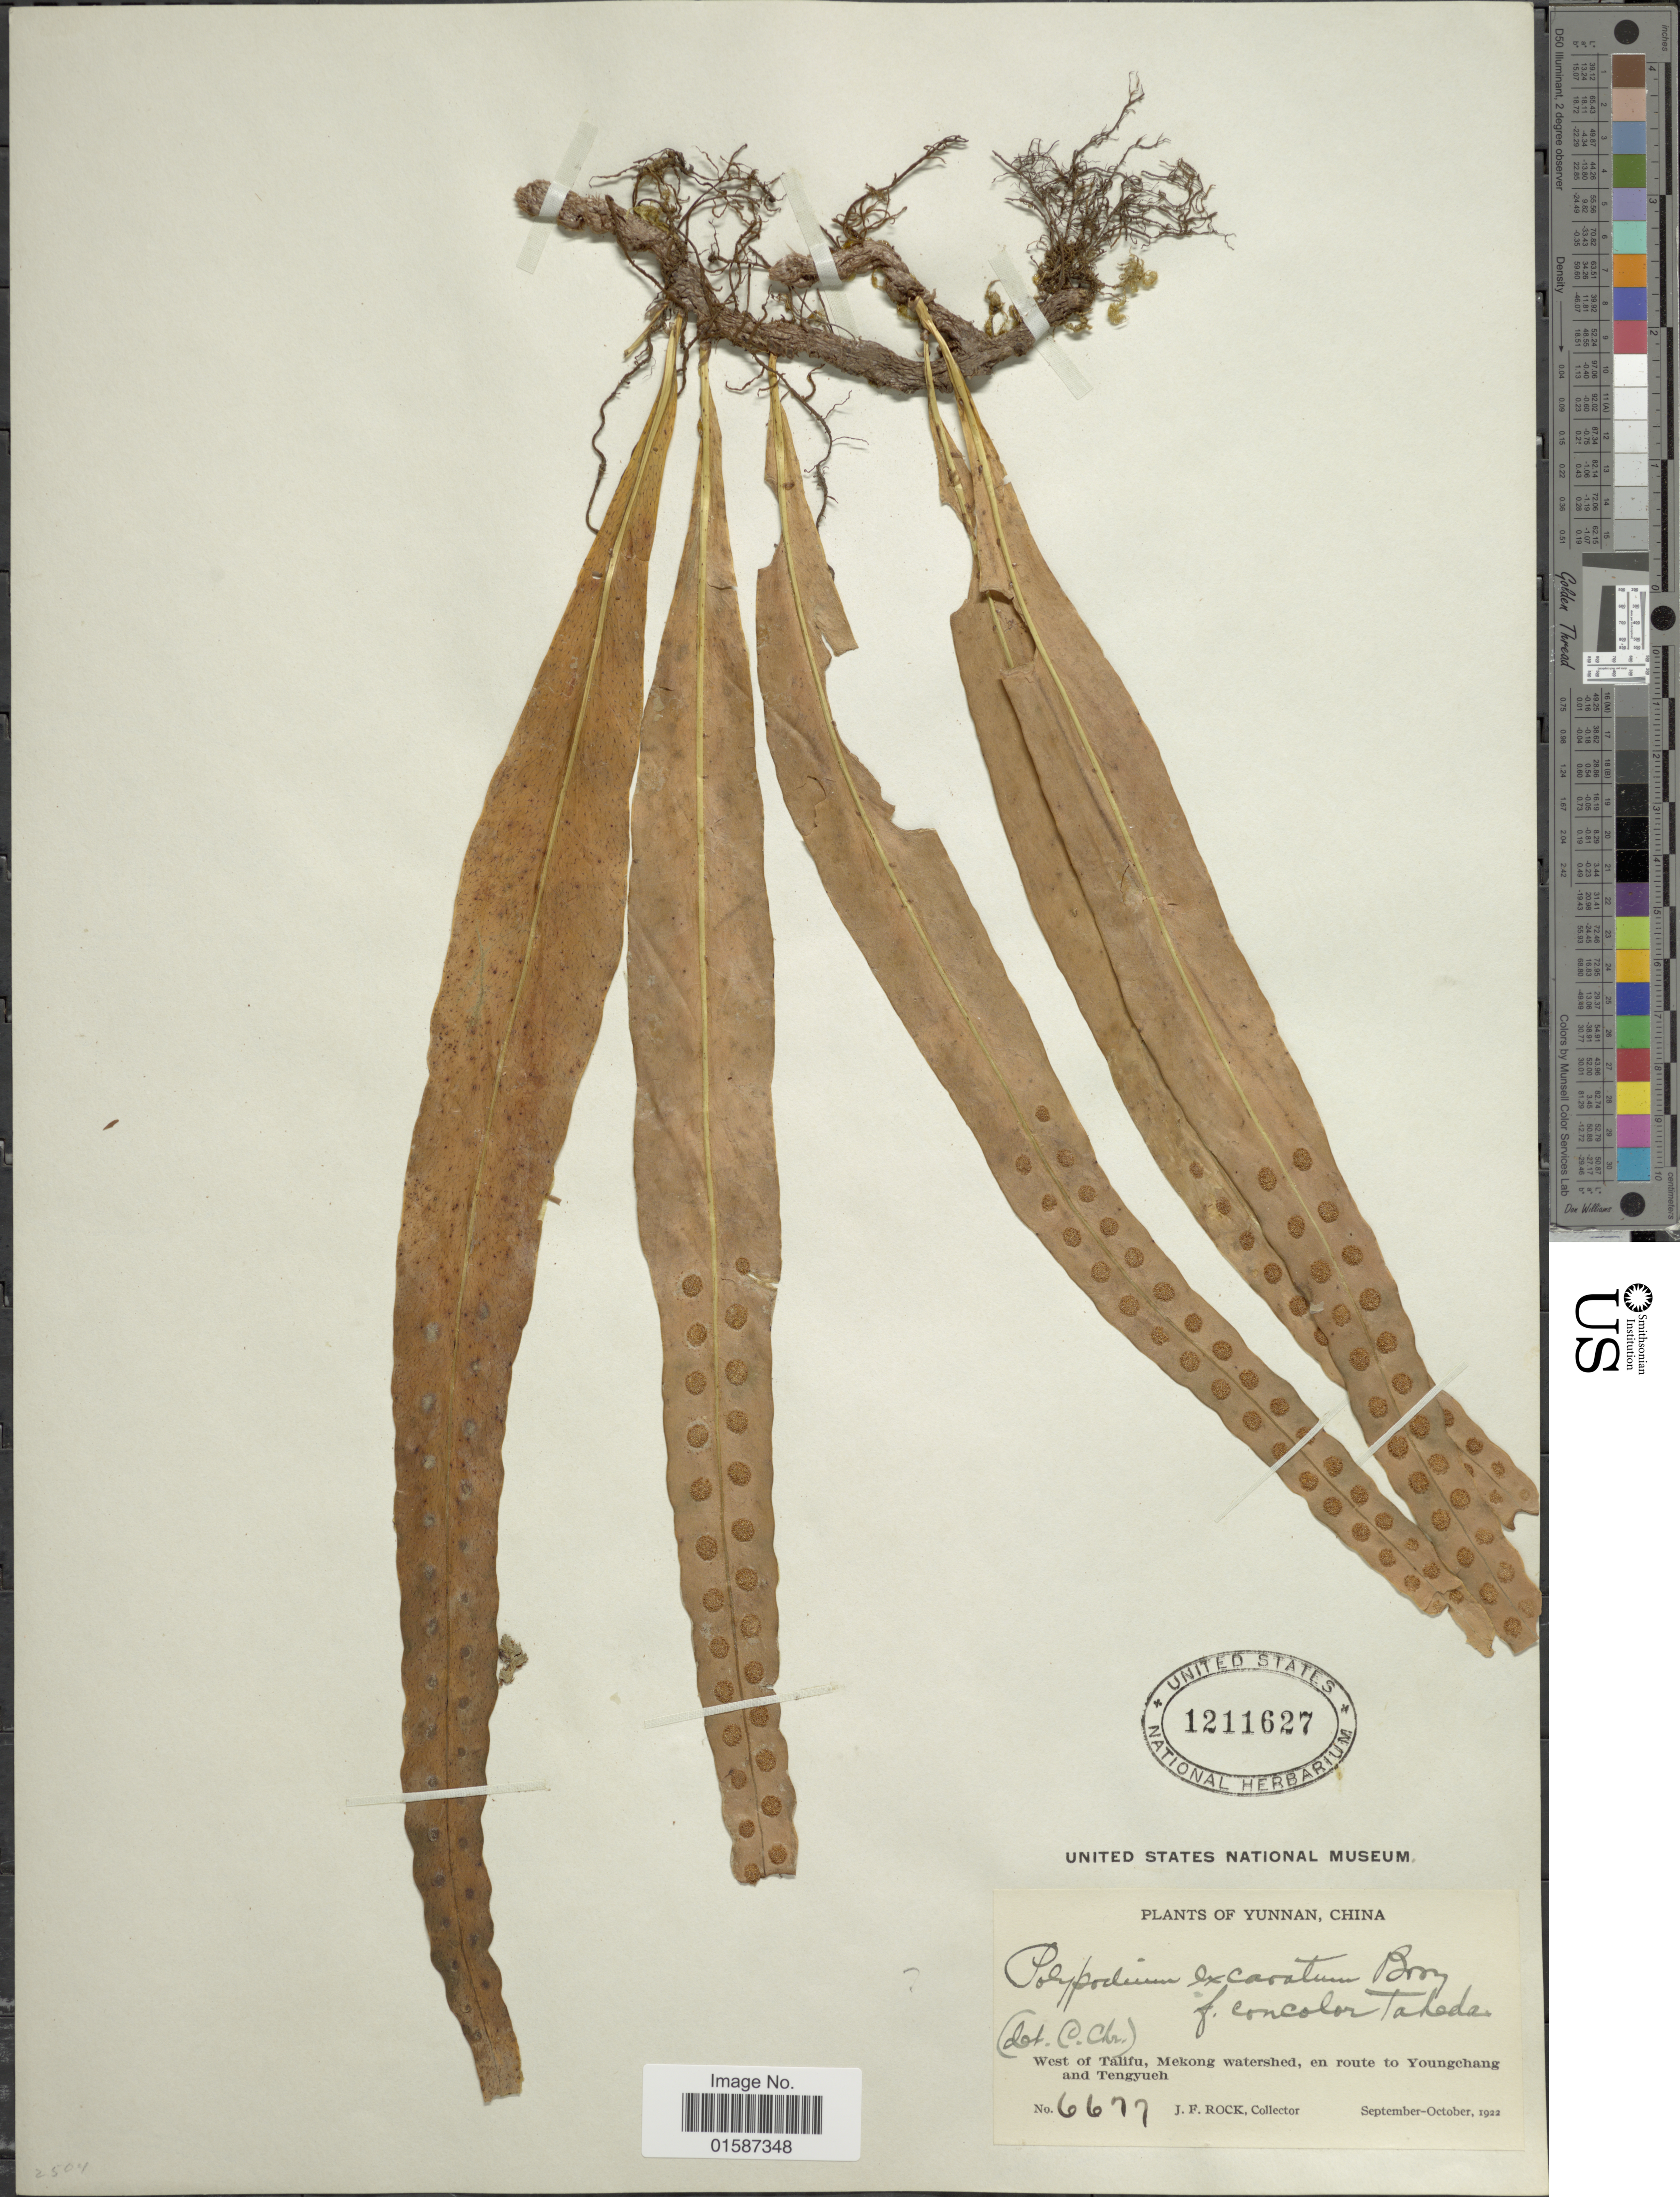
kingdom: Plantae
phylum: Tracheophyta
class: Polypodiopsida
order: Polypodiales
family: Polypodiaceae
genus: Neolepisorus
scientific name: Neolepisorus fortunei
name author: (T. Moore) Li S. Wang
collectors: J. Rock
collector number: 6677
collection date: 1922-09/1922-10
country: China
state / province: Yunnan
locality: Yunnan, West of Talitu, Mekung watershed, en route to Youngchang and Tengyueh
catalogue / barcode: US 1211627